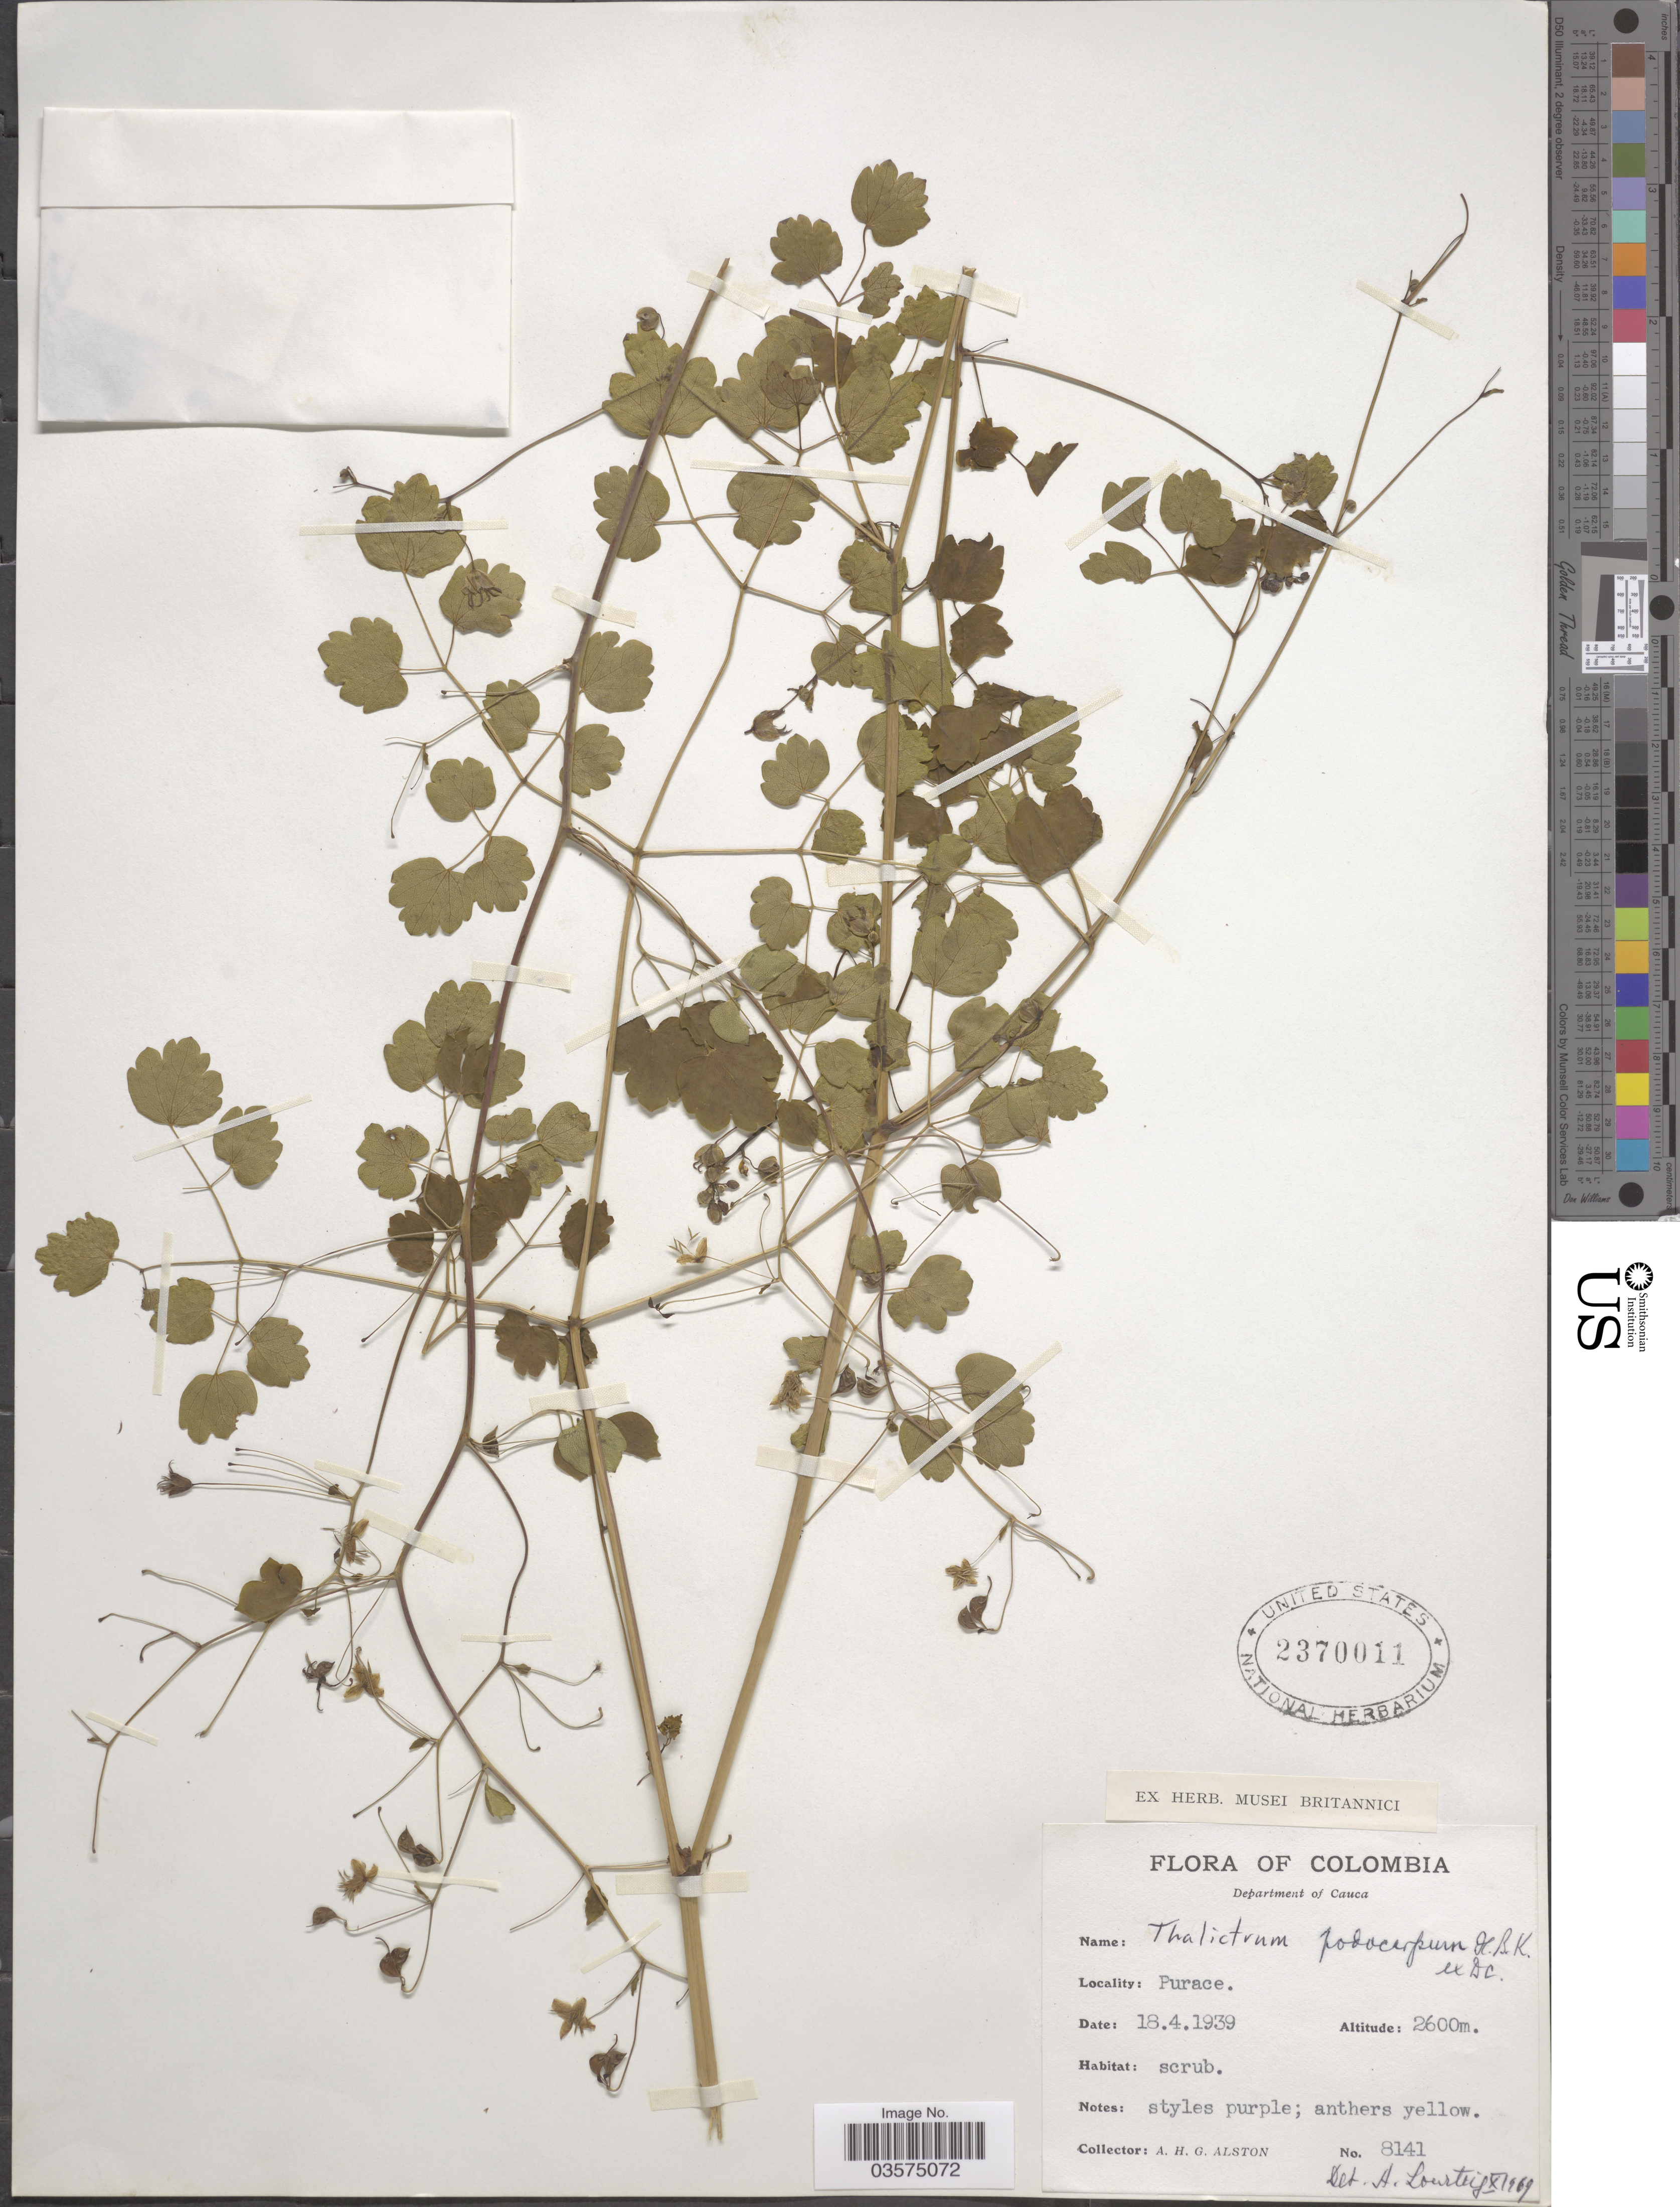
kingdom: Plantae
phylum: Tracheophyta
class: Magnoliopsida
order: Ranunculales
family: Ranunculaceae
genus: Thalictrum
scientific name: Thalictrum podocarpum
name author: Kunth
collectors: A. H. Alston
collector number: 8141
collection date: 1939-04-18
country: Colombia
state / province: Cauca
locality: Department of Cauca. Purace.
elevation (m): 2600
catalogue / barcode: US 2370011